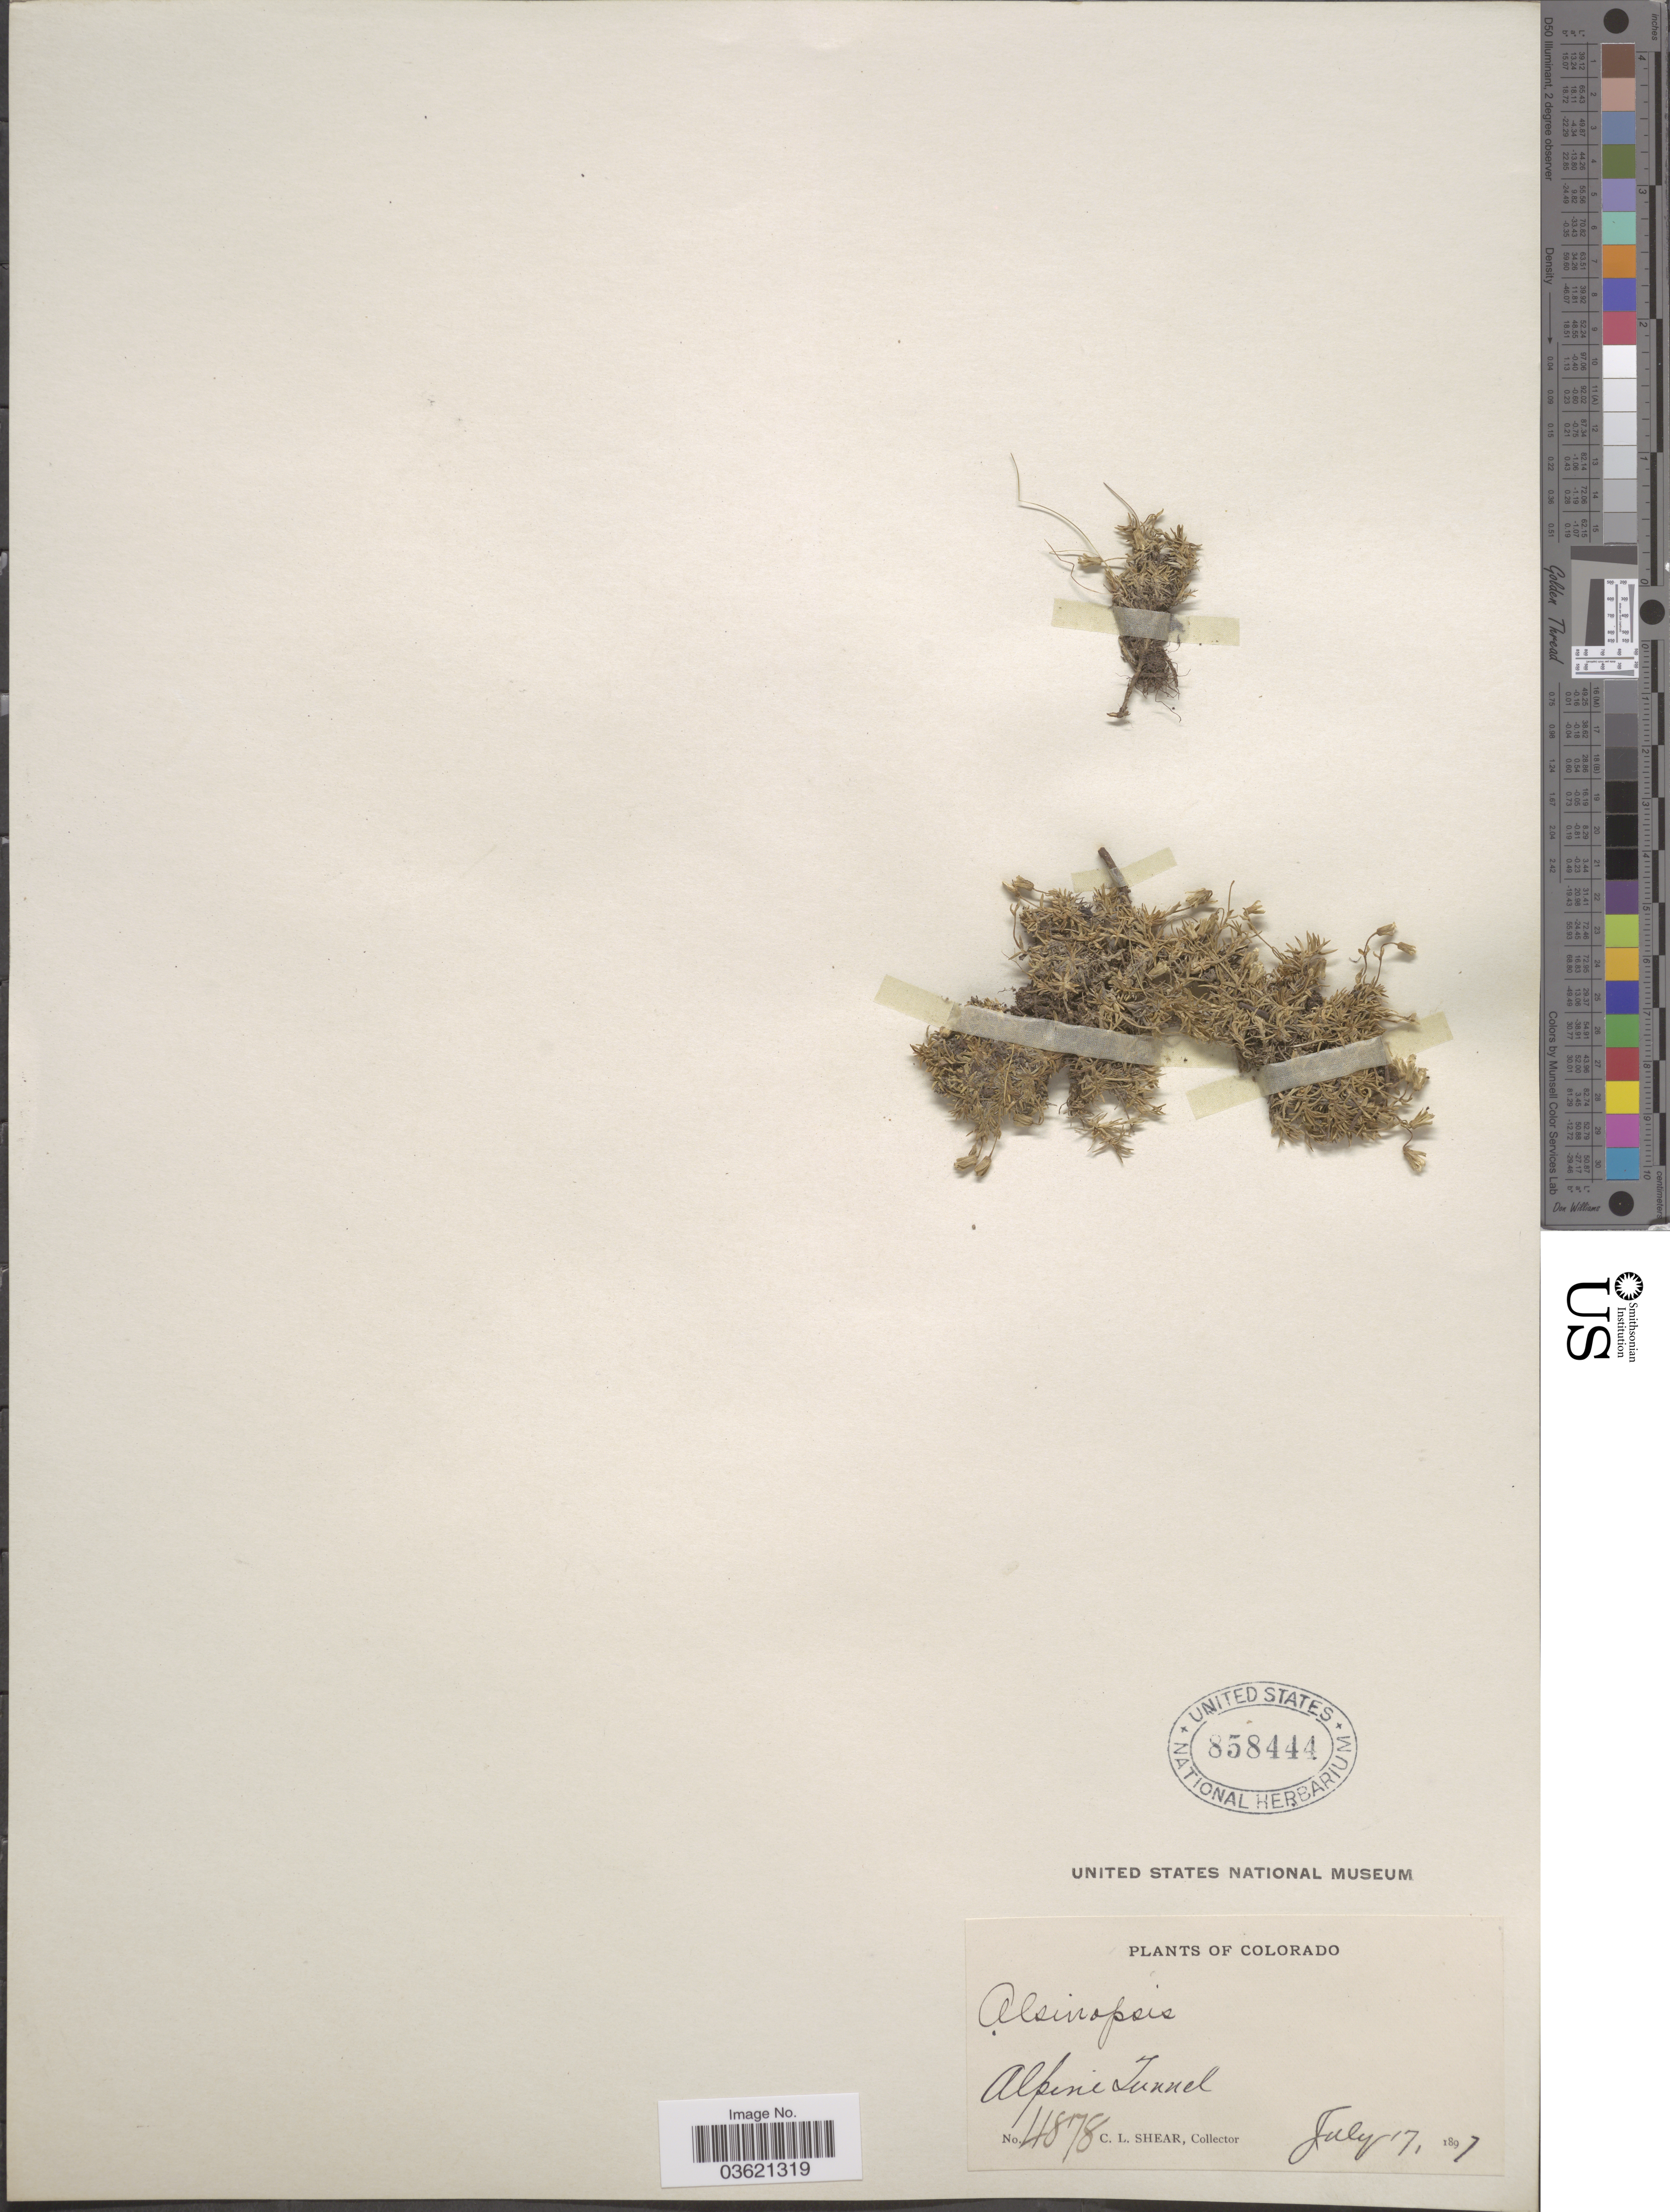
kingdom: Plantae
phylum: Tracheophyta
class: Magnoliopsida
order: Caryophyllales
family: Caryophyllaceae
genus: Arenaria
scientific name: Arenaria sp.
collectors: C. L. Shear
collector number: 4878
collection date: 1897-07-17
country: United States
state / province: Colorado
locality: Alpine Tunnel.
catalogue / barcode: US 858444